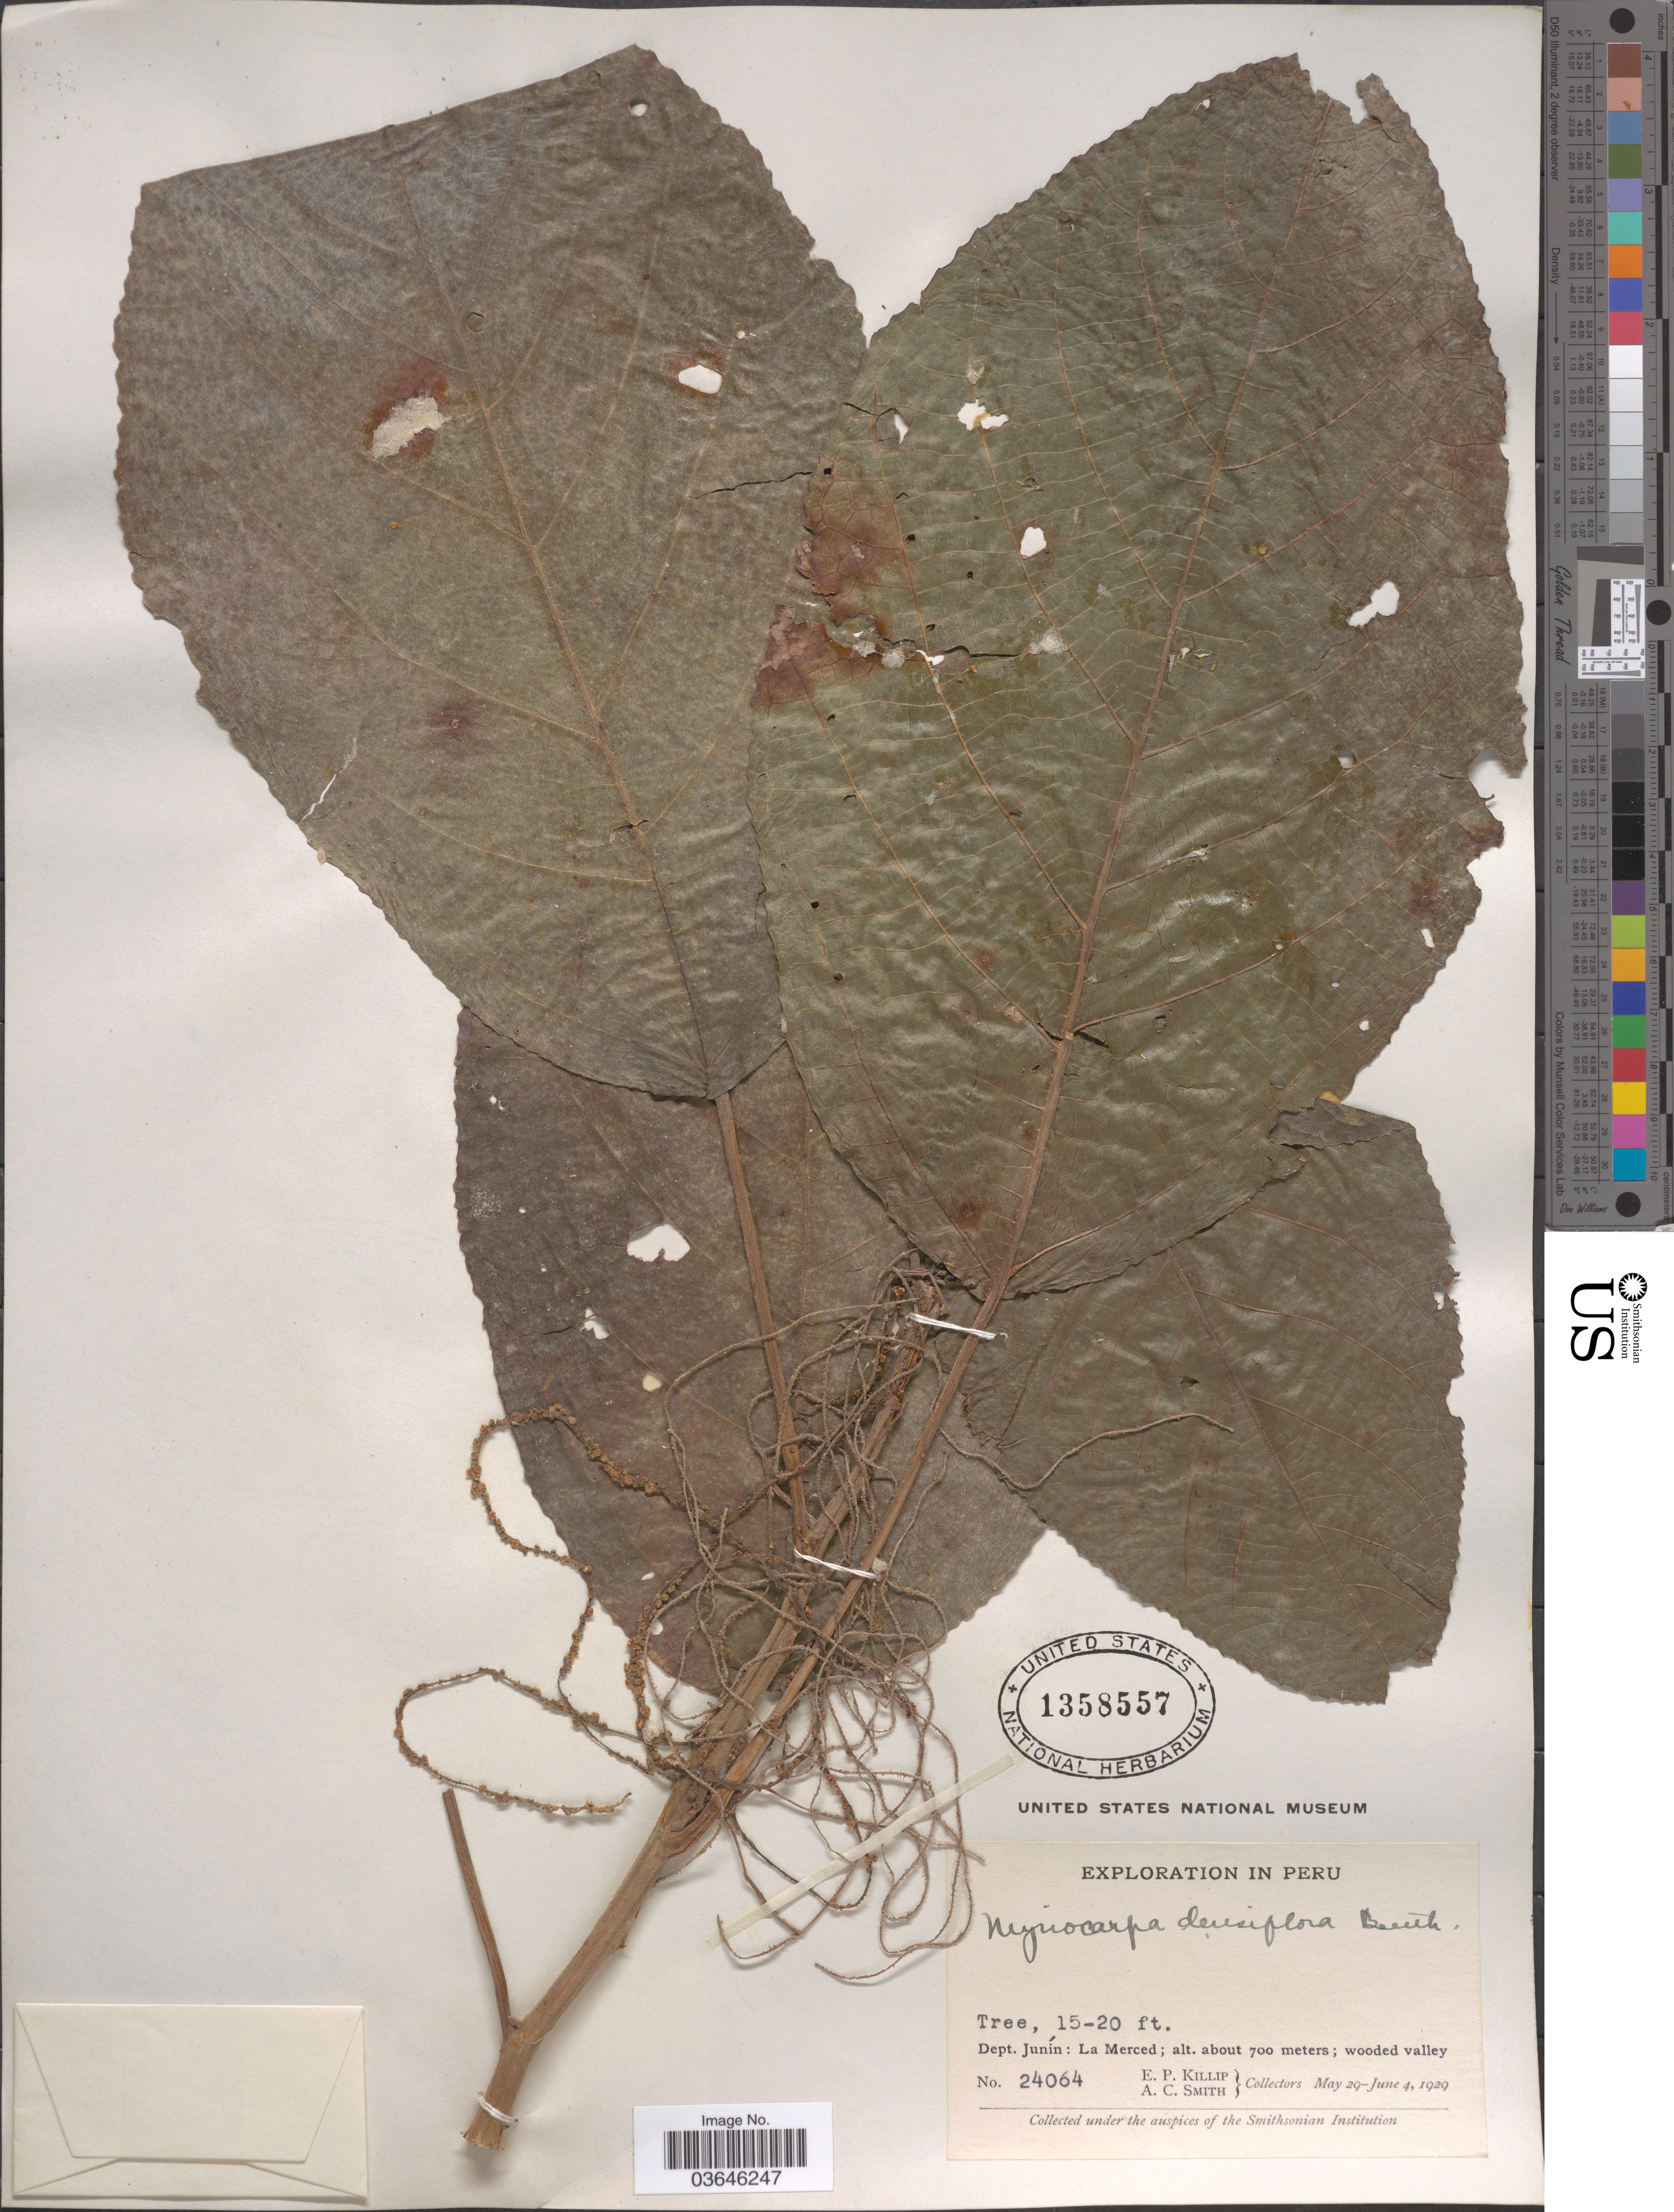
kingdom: Plantae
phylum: Tracheophyta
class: Magnoliopsida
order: Rosales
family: Urticaceae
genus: Myriocarpa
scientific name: Myriocarpa stipitata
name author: Benth.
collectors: E. P. Killip & A. C. Smith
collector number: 24064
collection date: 1929-05-29/1929-06-04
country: Peru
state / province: Junín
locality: Dep. Junín: La Merced.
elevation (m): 700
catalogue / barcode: US 1358557